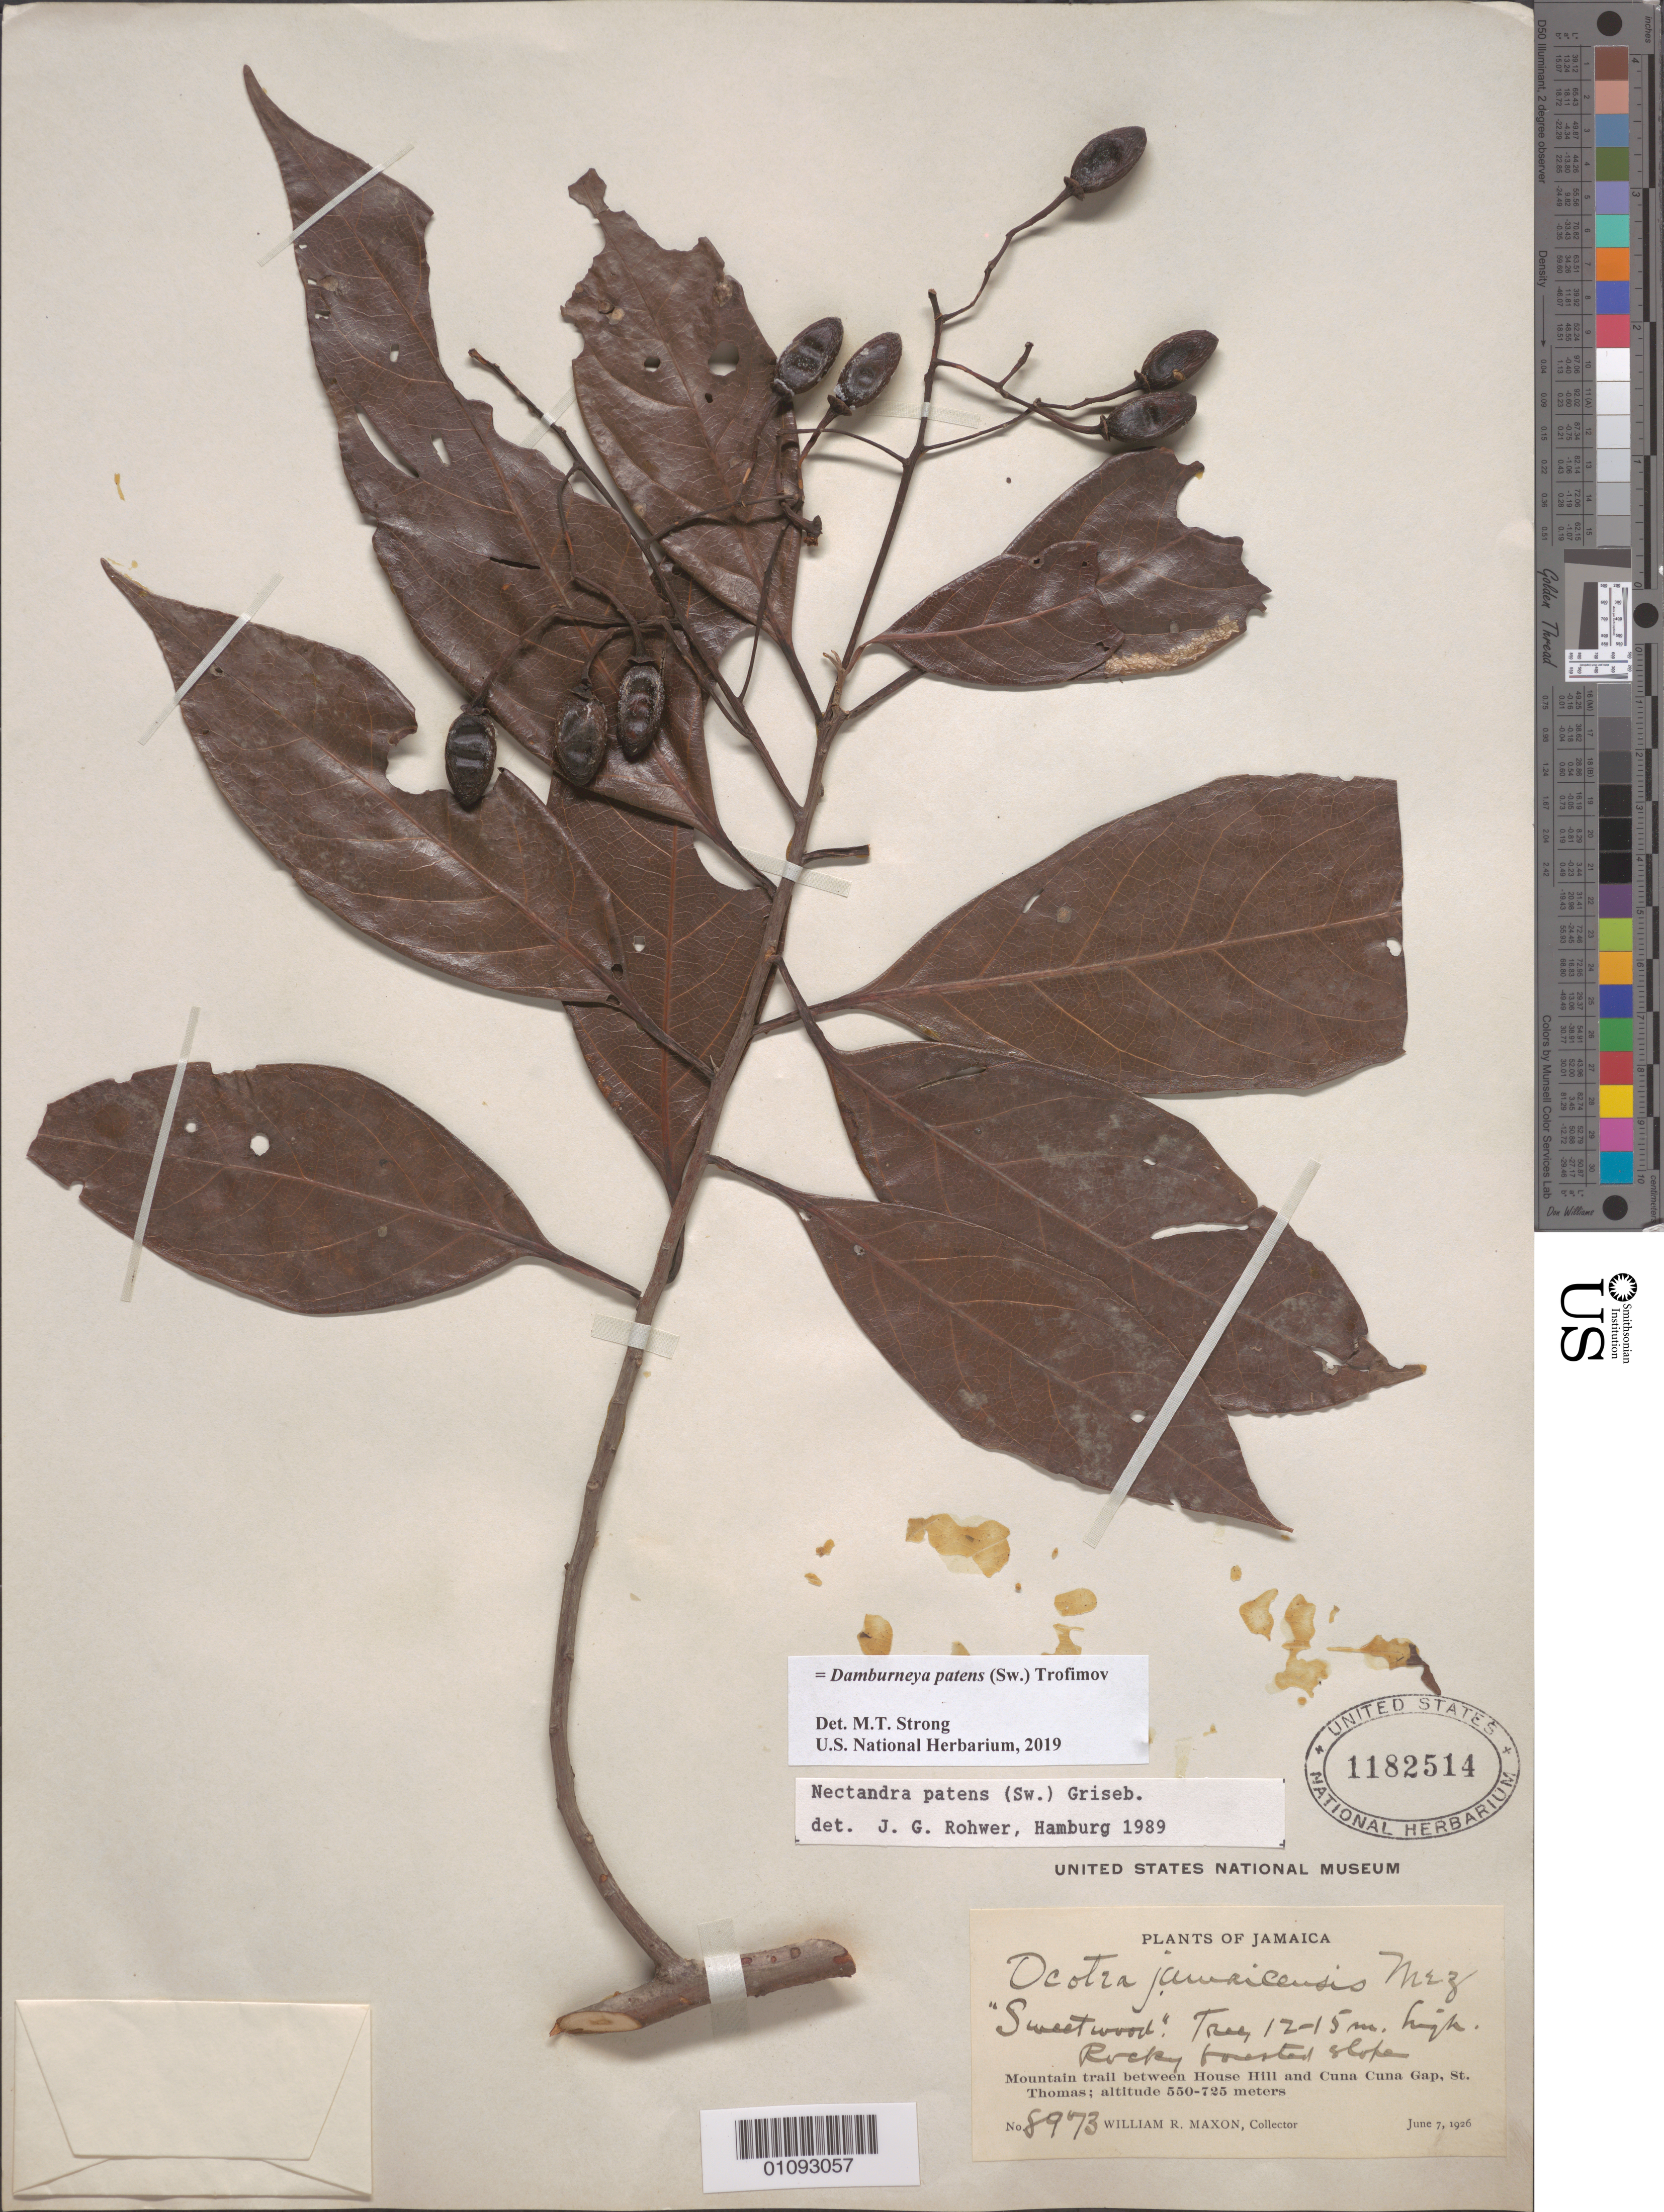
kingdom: Plantae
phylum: Tracheophyta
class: Magnoliopsida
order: Laurales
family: Lauraceae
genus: Damburneya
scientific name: Damburneya patens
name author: (Sw.) Trofimov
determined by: Strong, M. T., (US), Smithsonian Institution - National Museum of Natural History (UNITED STATES)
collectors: W. R. Maxon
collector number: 8973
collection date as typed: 07 Jun 1926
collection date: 1926-06-07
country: Jamaica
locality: Between House Hill and Cuna Cuna Gap.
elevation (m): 550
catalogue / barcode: US 1182514